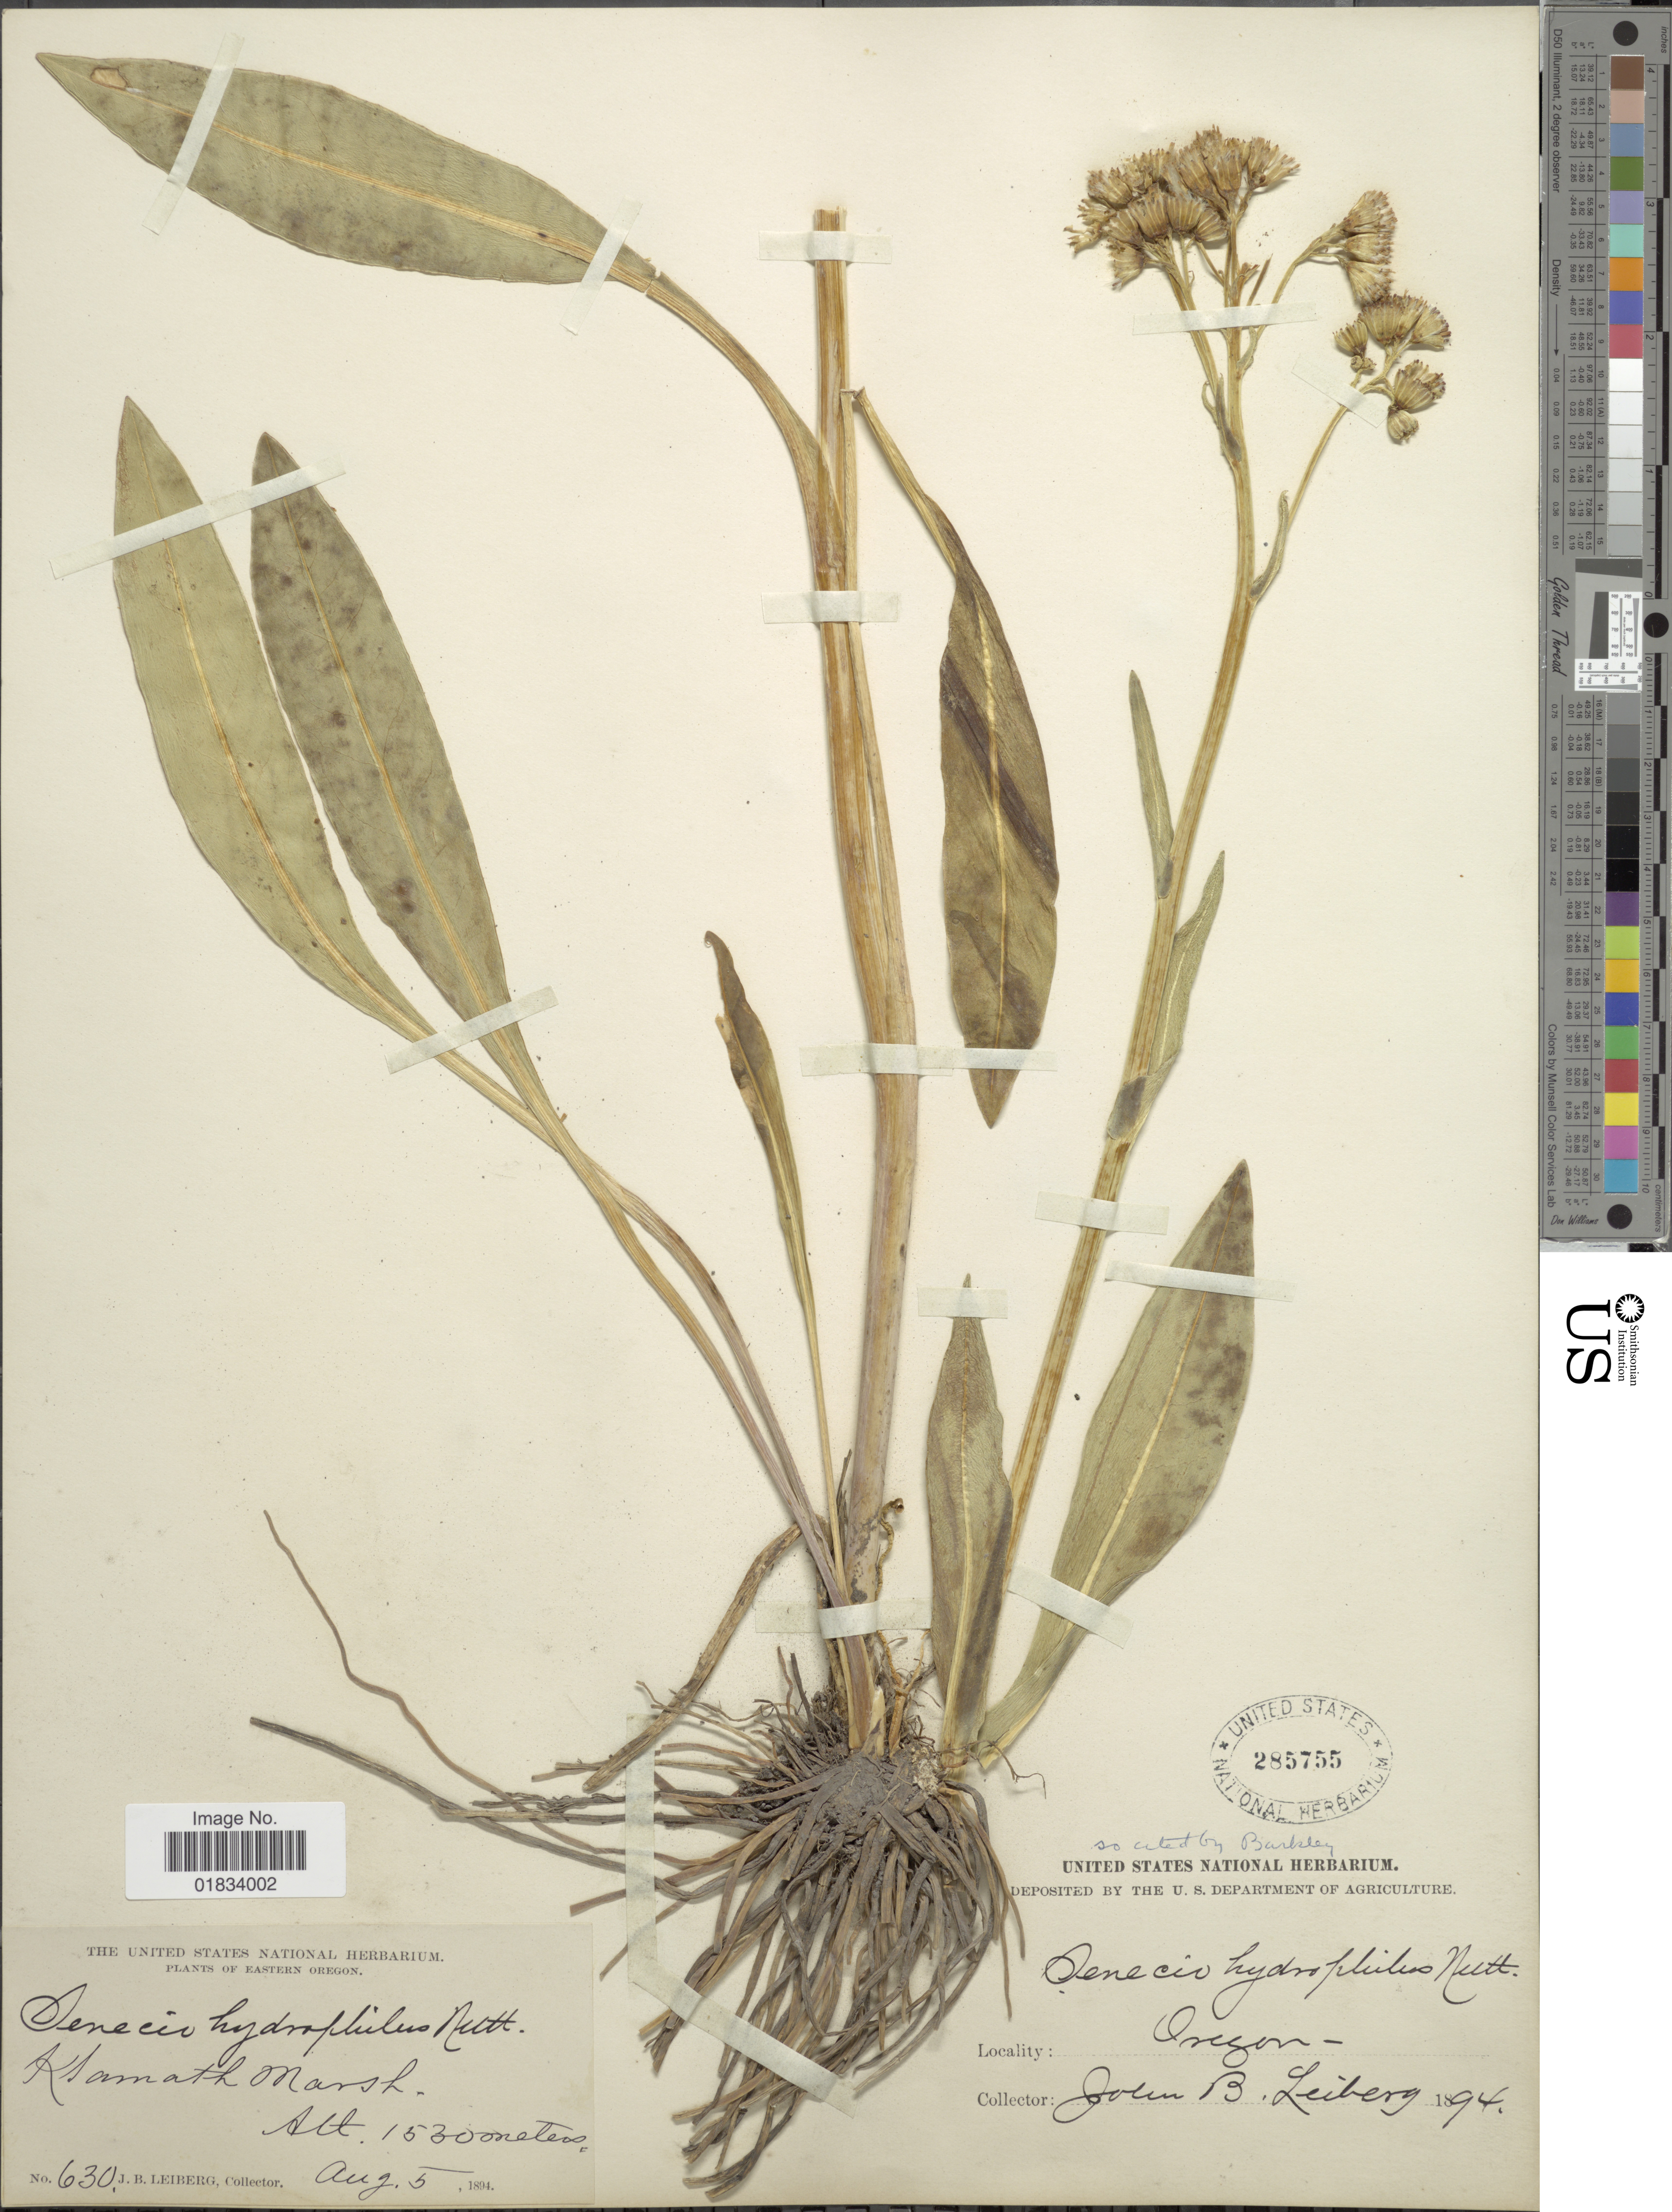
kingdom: Plantae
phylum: Tracheophyta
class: Magnoliopsida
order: Asterales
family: Asteraceae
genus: Senecio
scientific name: Senecio hydrophilus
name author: Nutt.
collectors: J. B. Leiberg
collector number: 630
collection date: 1894-08-05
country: United States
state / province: Oregon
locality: Eastern Oregon, Klamath Marsh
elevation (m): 1530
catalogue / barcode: US 285755